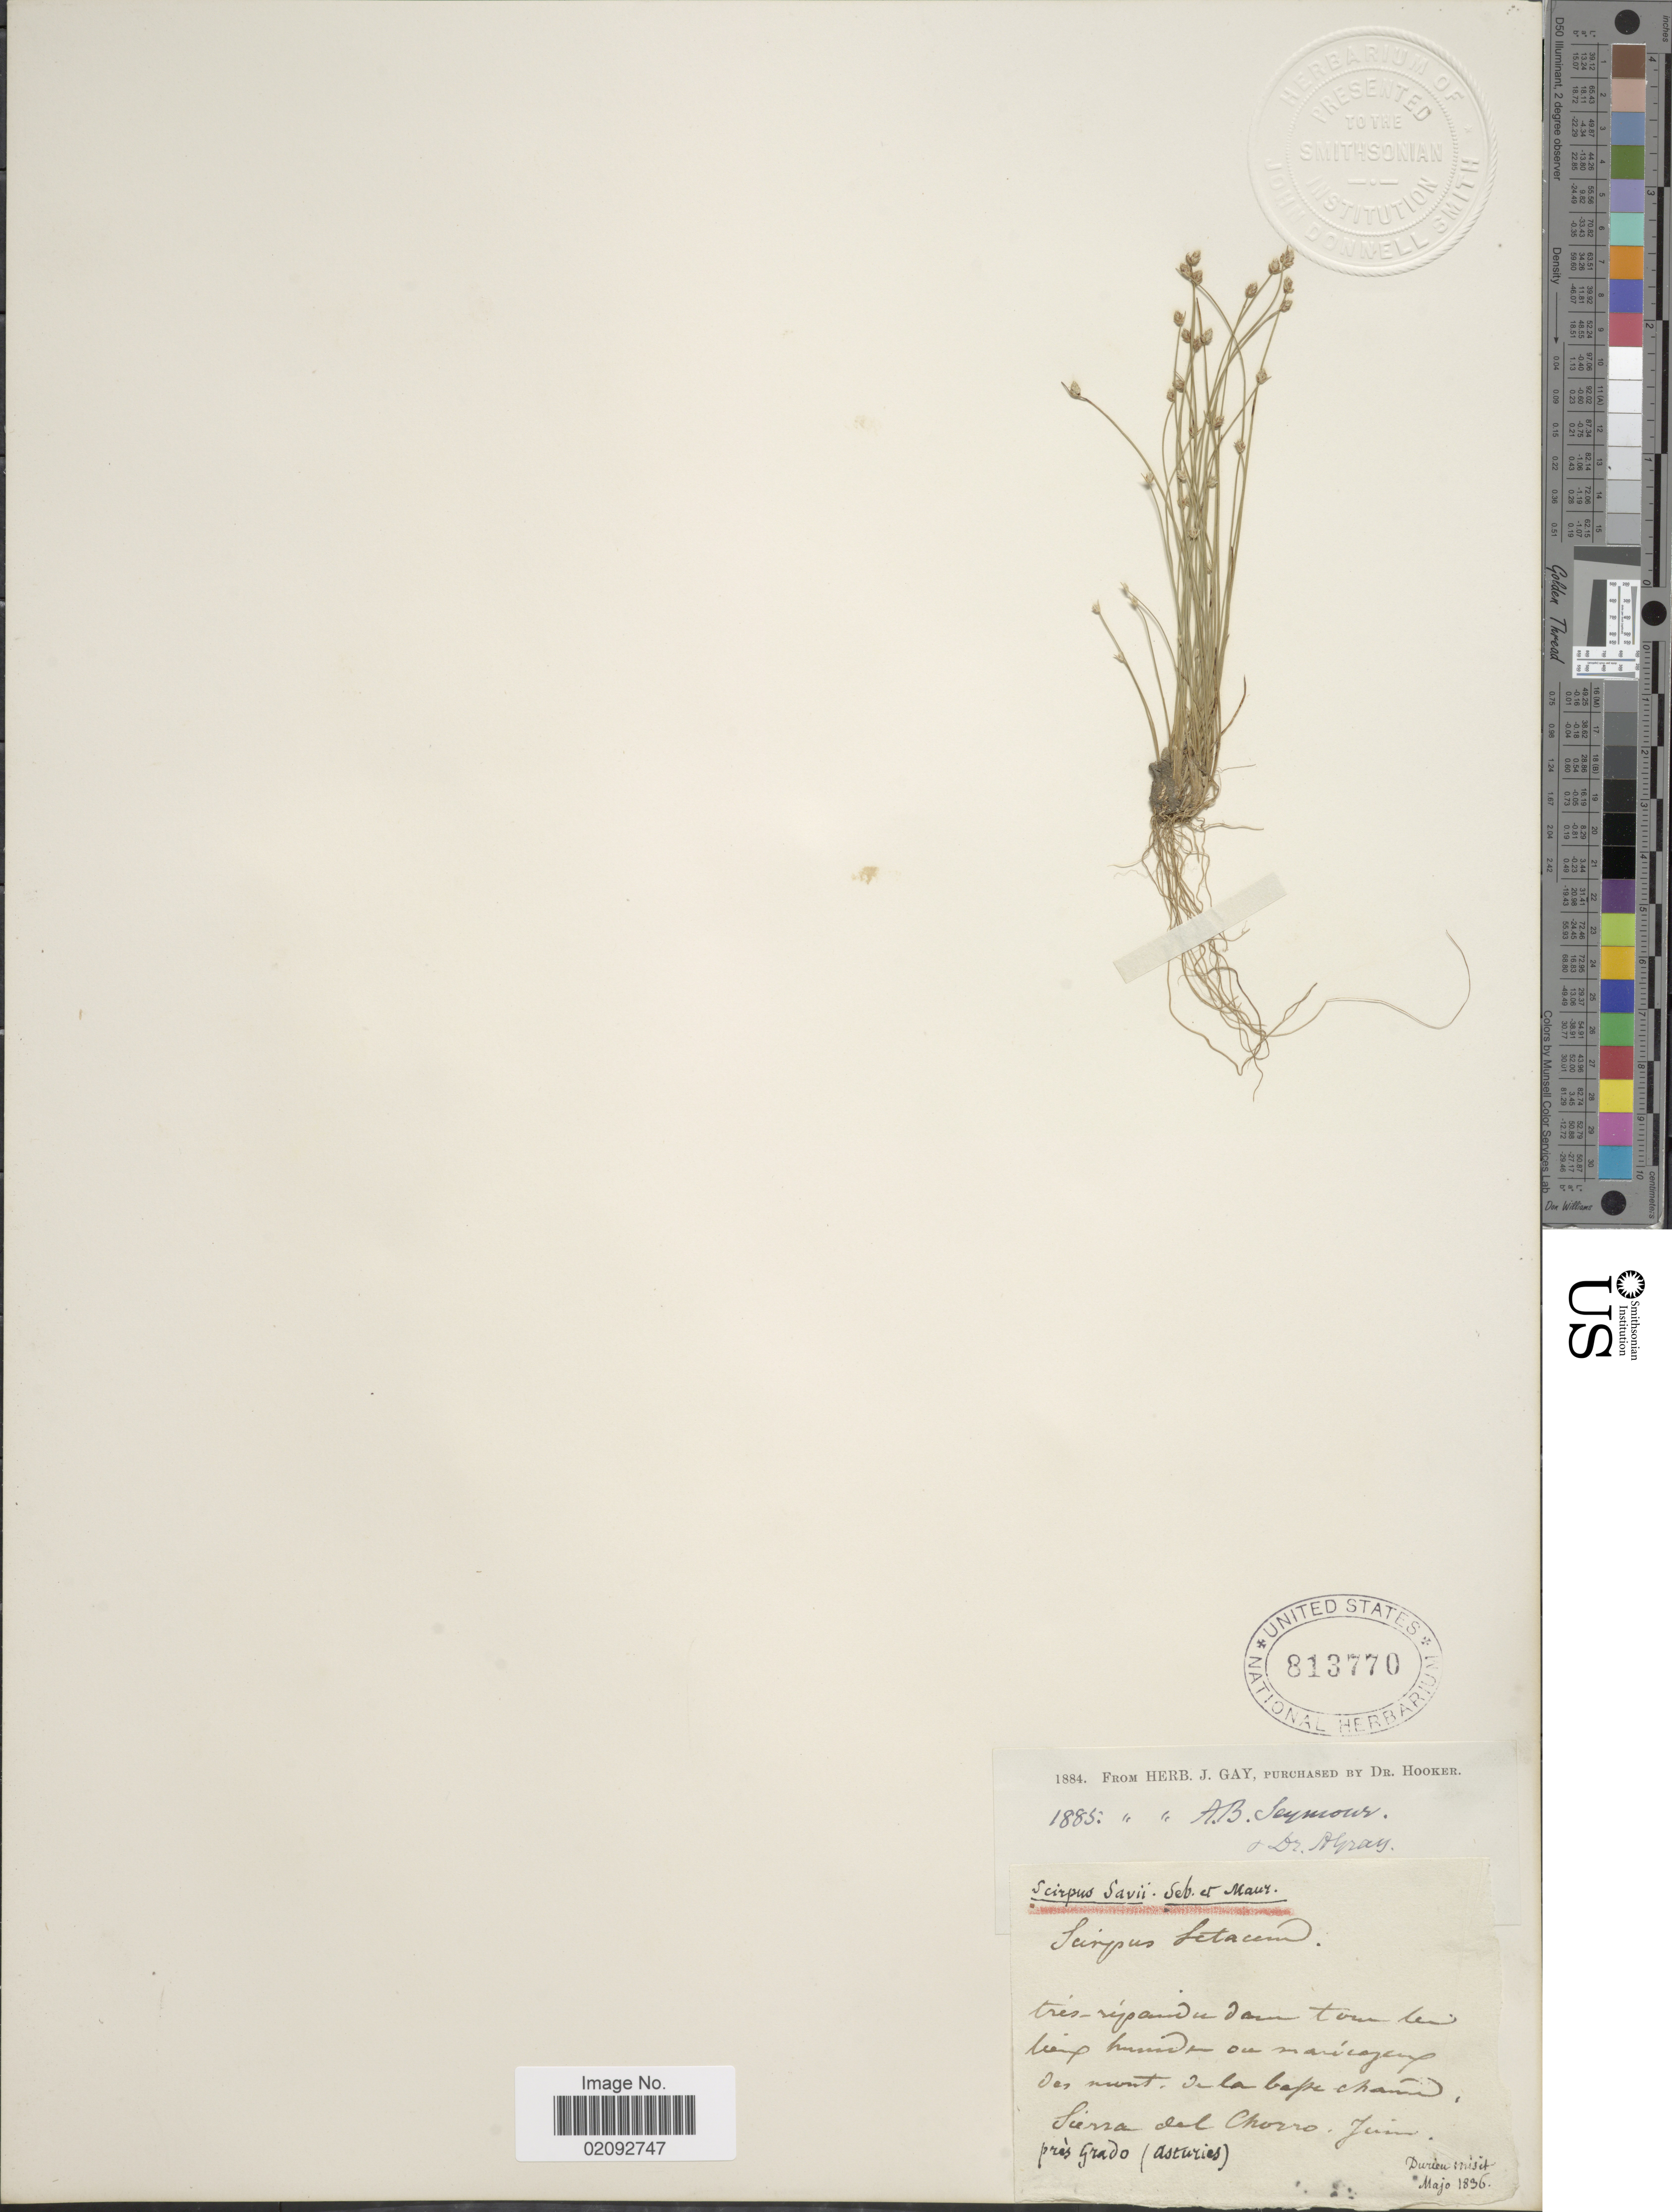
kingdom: Plantae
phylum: Tracheophyta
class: Liliopsida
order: Poales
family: Cyperaceae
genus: Isolepis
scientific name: Isolepis cernua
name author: (Vahl) Roem. & Schult.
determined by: Strong, Mark T., (BOT), Smithsonian Institution - National Museum of Natural History (UNITED STATES)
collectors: Durieu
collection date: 1836-05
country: Spain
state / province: Principado de Asturias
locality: Des mont. Is la bape Chanin, Sierra del Chorro, Pres Grado, (Asturies)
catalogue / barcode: US 813770